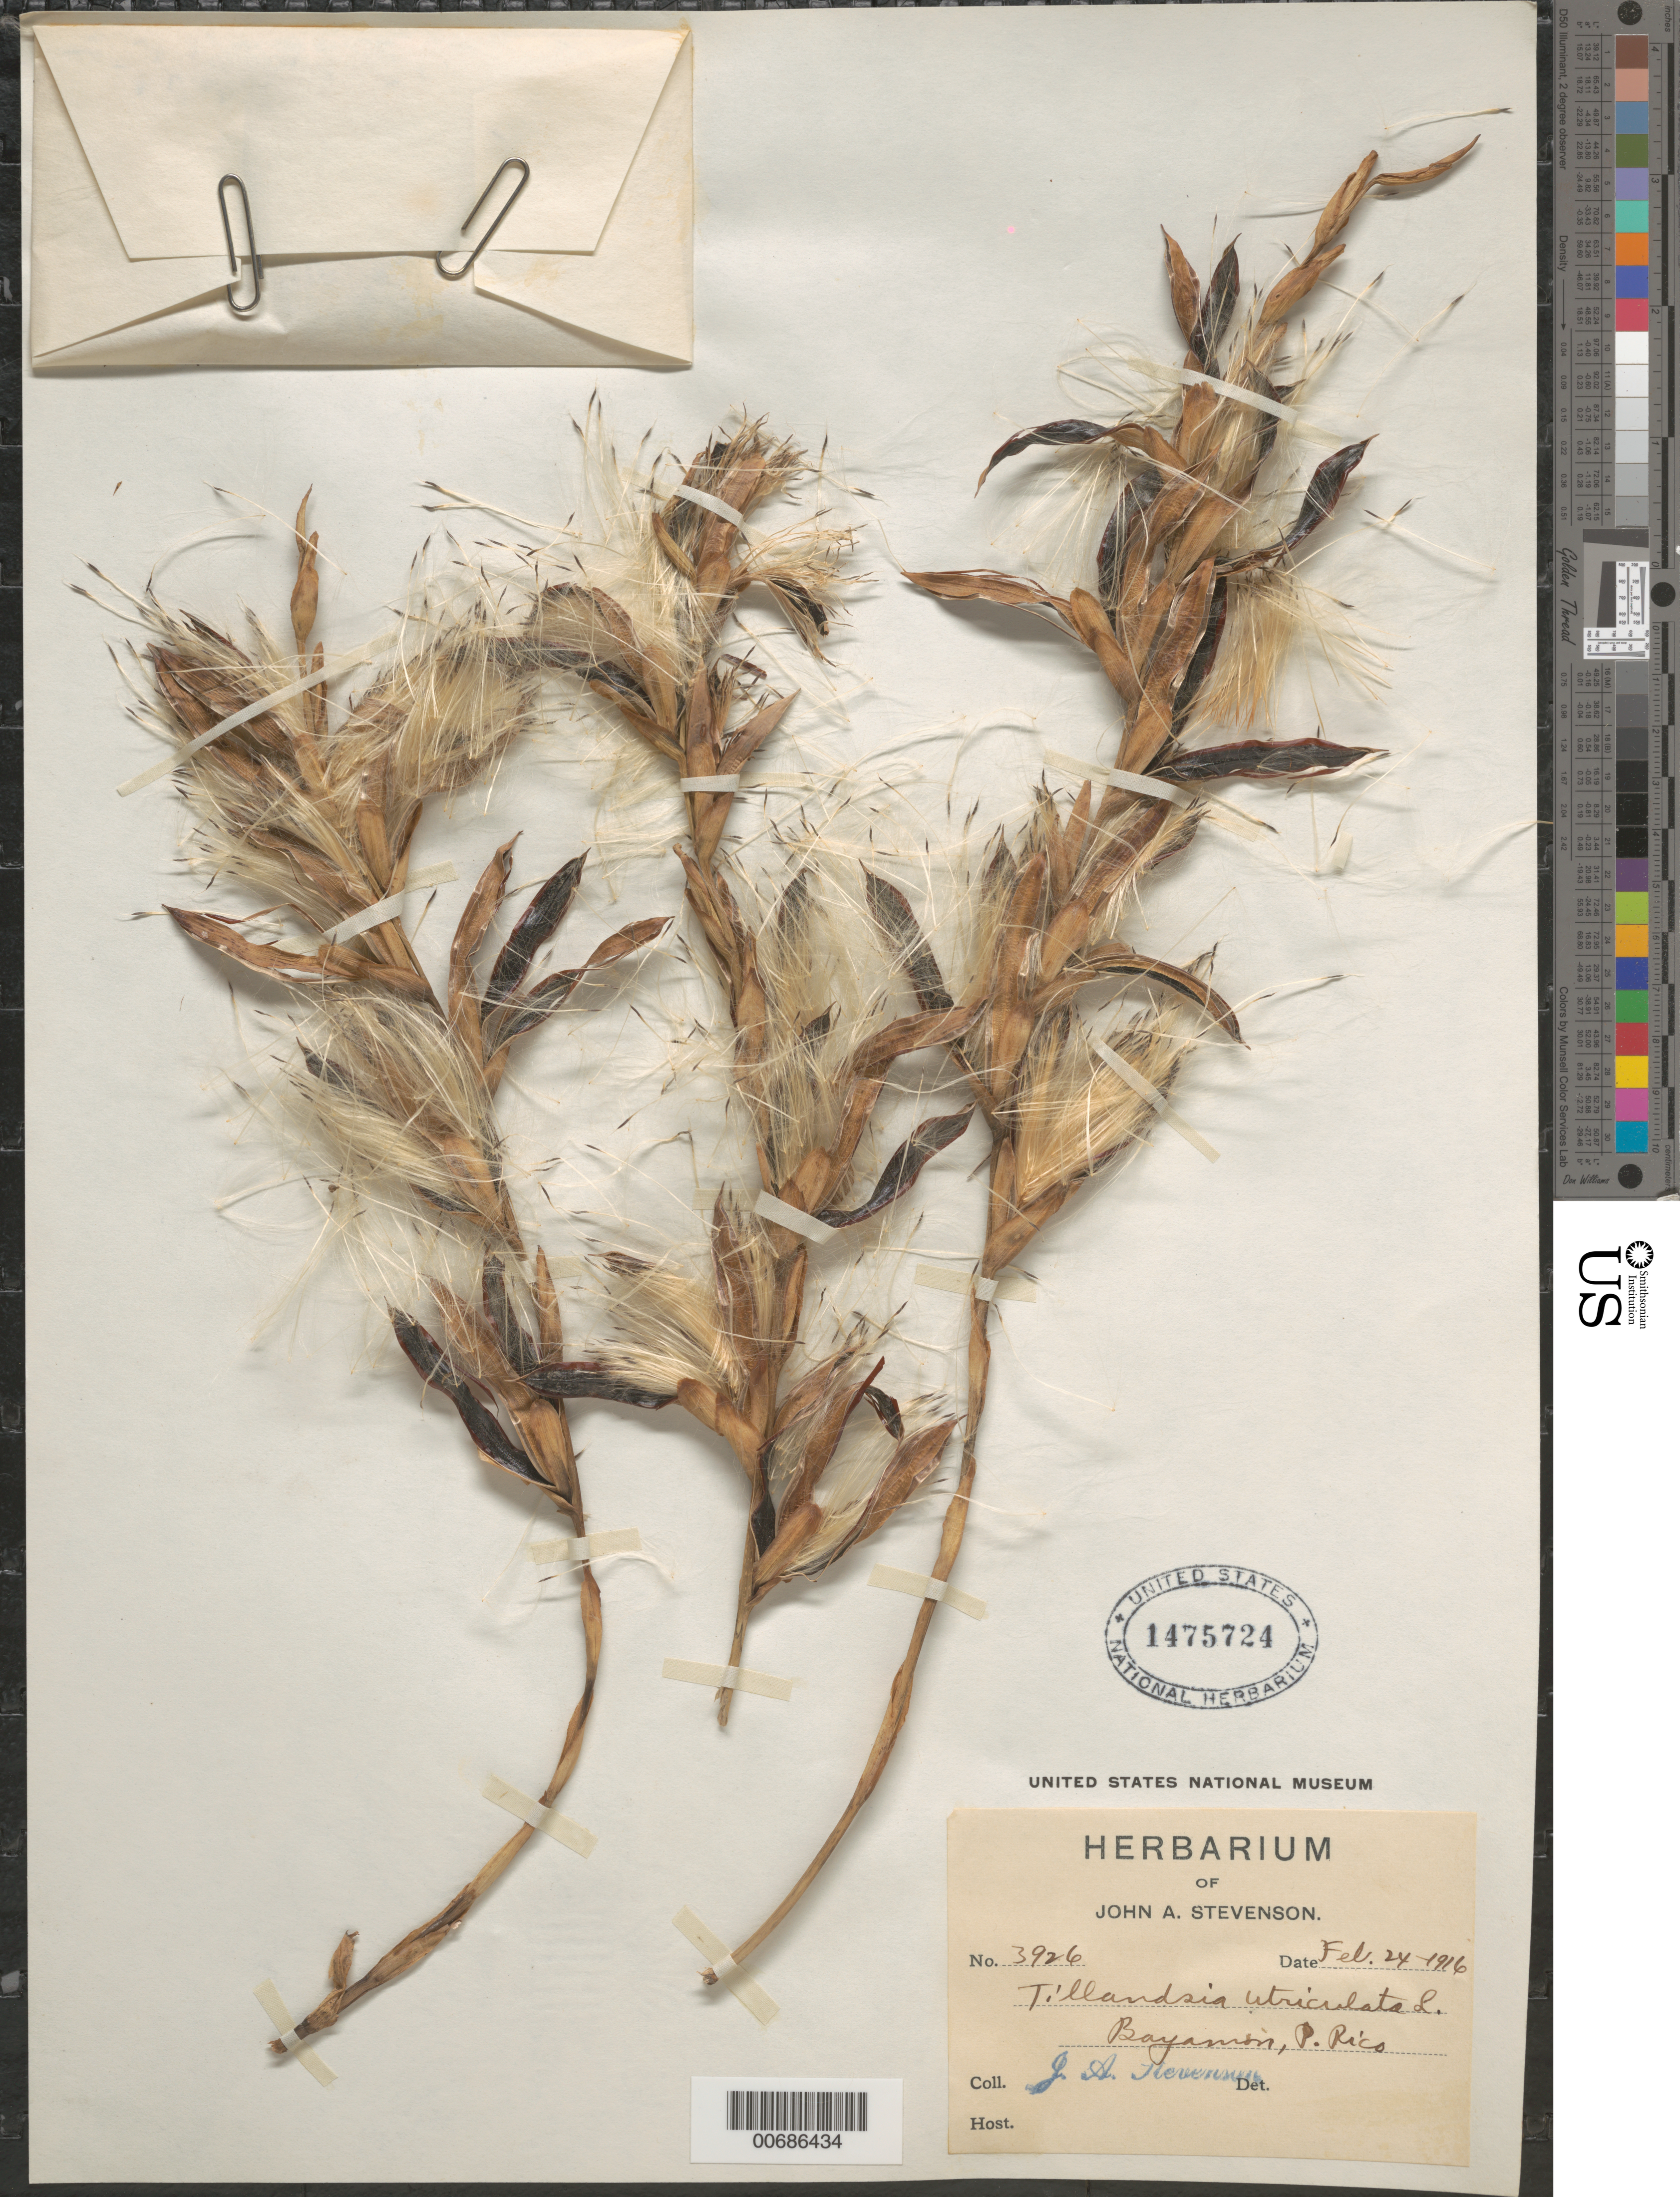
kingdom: Plantae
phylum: Tracheophyta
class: Liliopsida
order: Poales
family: Bromeliaceae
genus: Tillandsia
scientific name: Tillandsia utriculata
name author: L.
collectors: J. Stevenson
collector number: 3926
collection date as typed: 24 Feb 1916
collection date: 1916-02-24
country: Puerto Rico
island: Greater Antilles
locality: Bayamon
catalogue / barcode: US 1475724